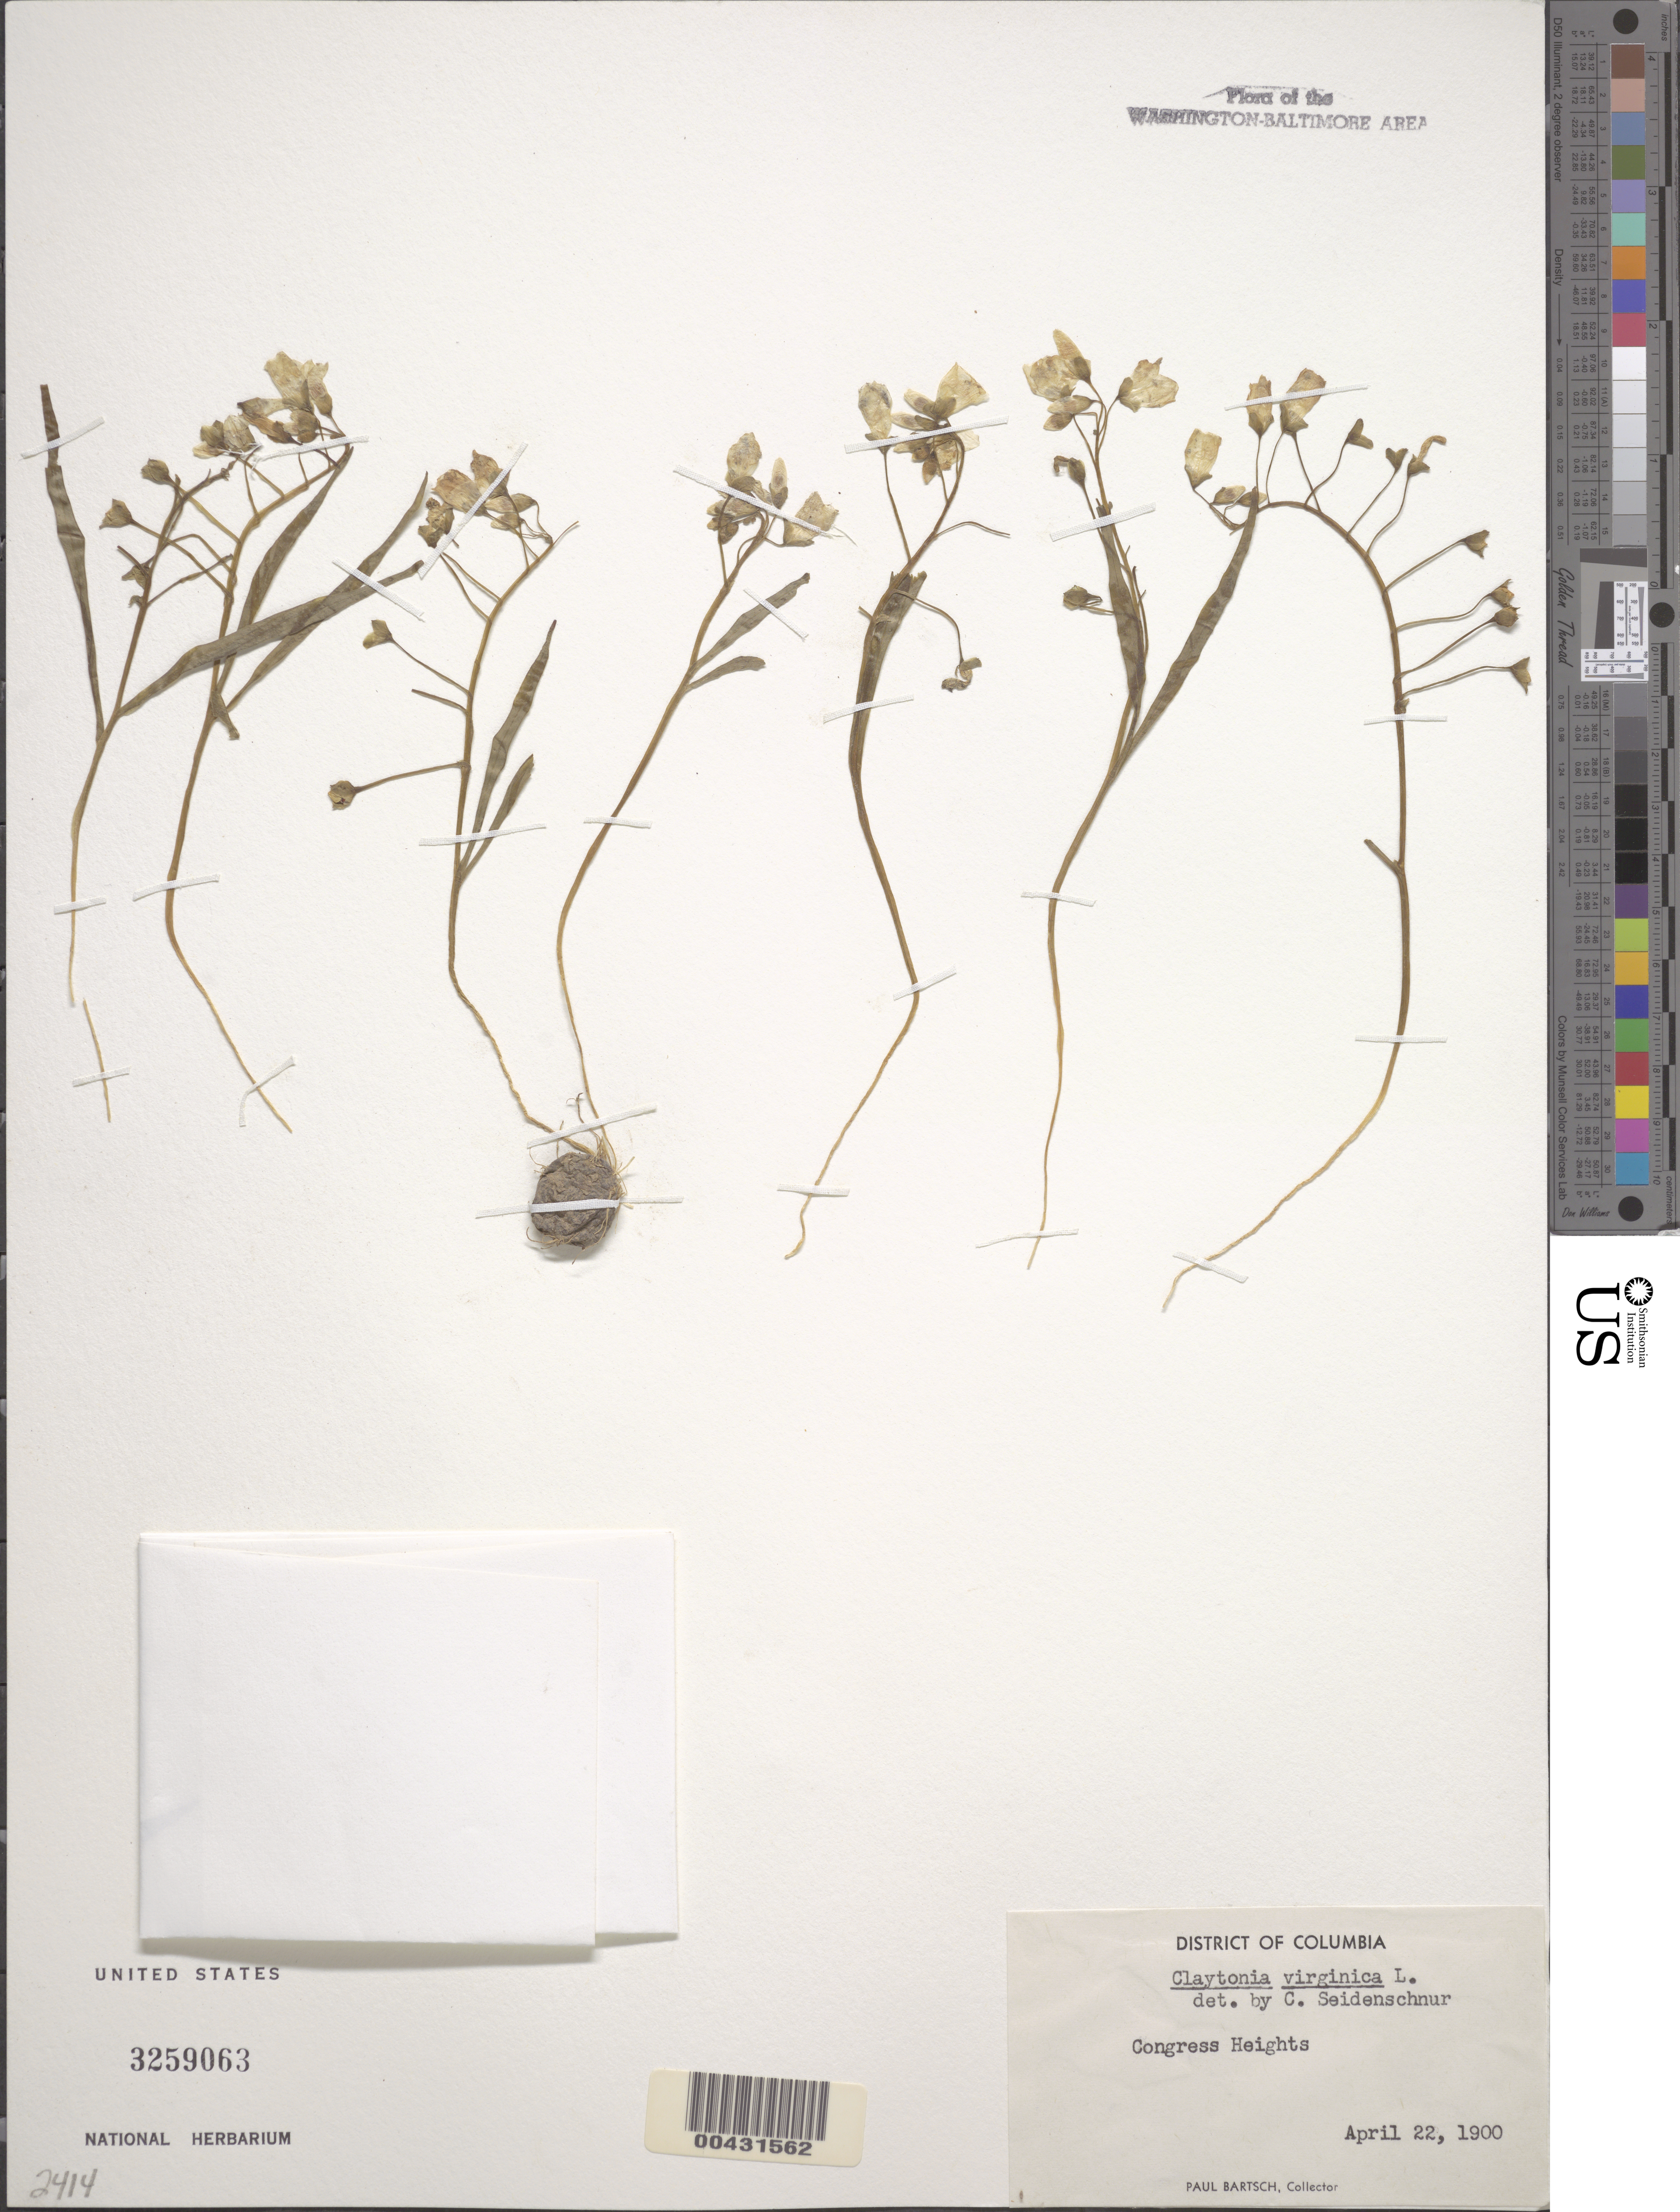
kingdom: Plantae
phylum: Tracheophyta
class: Magnoliopsida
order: Caryophyllales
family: Montiaceae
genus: Claytonia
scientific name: Claytonia virginica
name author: L.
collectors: P. Bartsch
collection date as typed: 22 Apr 1900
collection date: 1900-04-22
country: United States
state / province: District of Columbia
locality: Congress Heights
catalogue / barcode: US 3259063